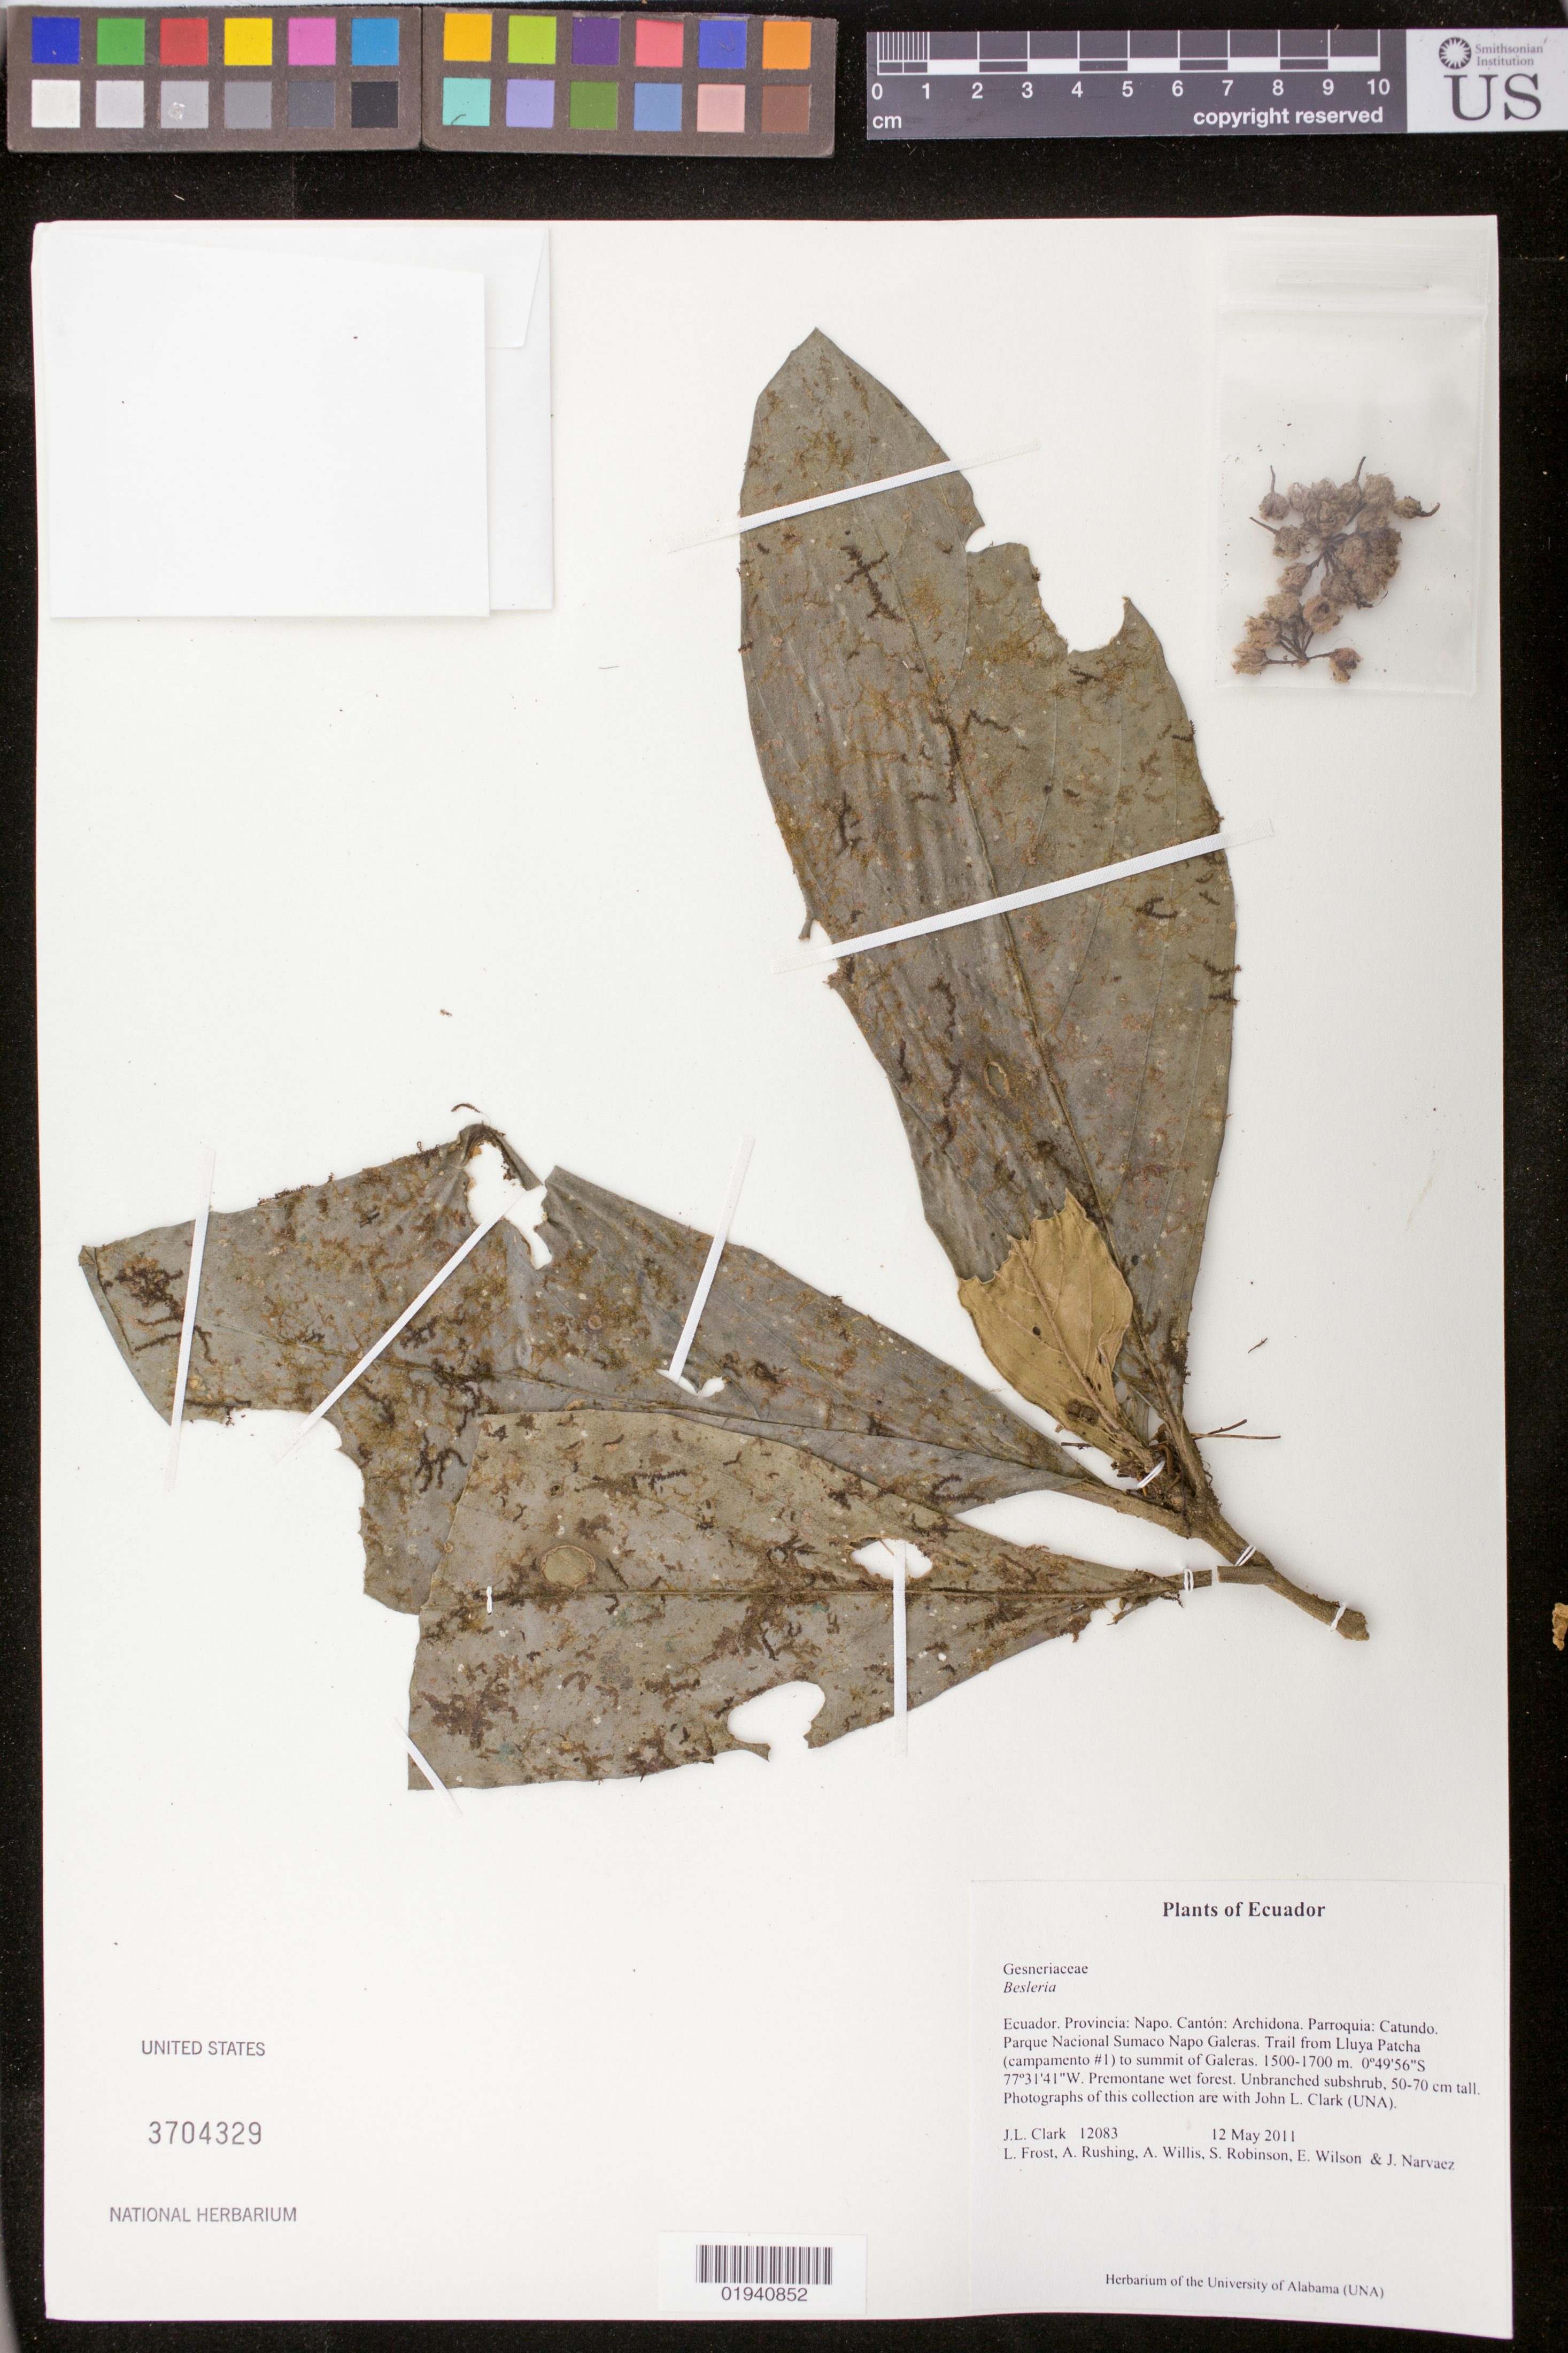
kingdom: Plantae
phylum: Tracheophyta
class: Magnoliopsida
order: Lamiales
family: Gesneriaceae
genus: Besleria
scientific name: Besleria sp.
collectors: J. L. Clark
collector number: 12083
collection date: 2011-05-12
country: Ecuador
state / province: Napo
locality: Canton: Archidona. Parroquia Catundo. Parque National Sumaco Napo Galeras. Trail from Lluya Patcha (campamento #1) to summit of Galeras.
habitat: Premontane wet forest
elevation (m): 1500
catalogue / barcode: US 3704329